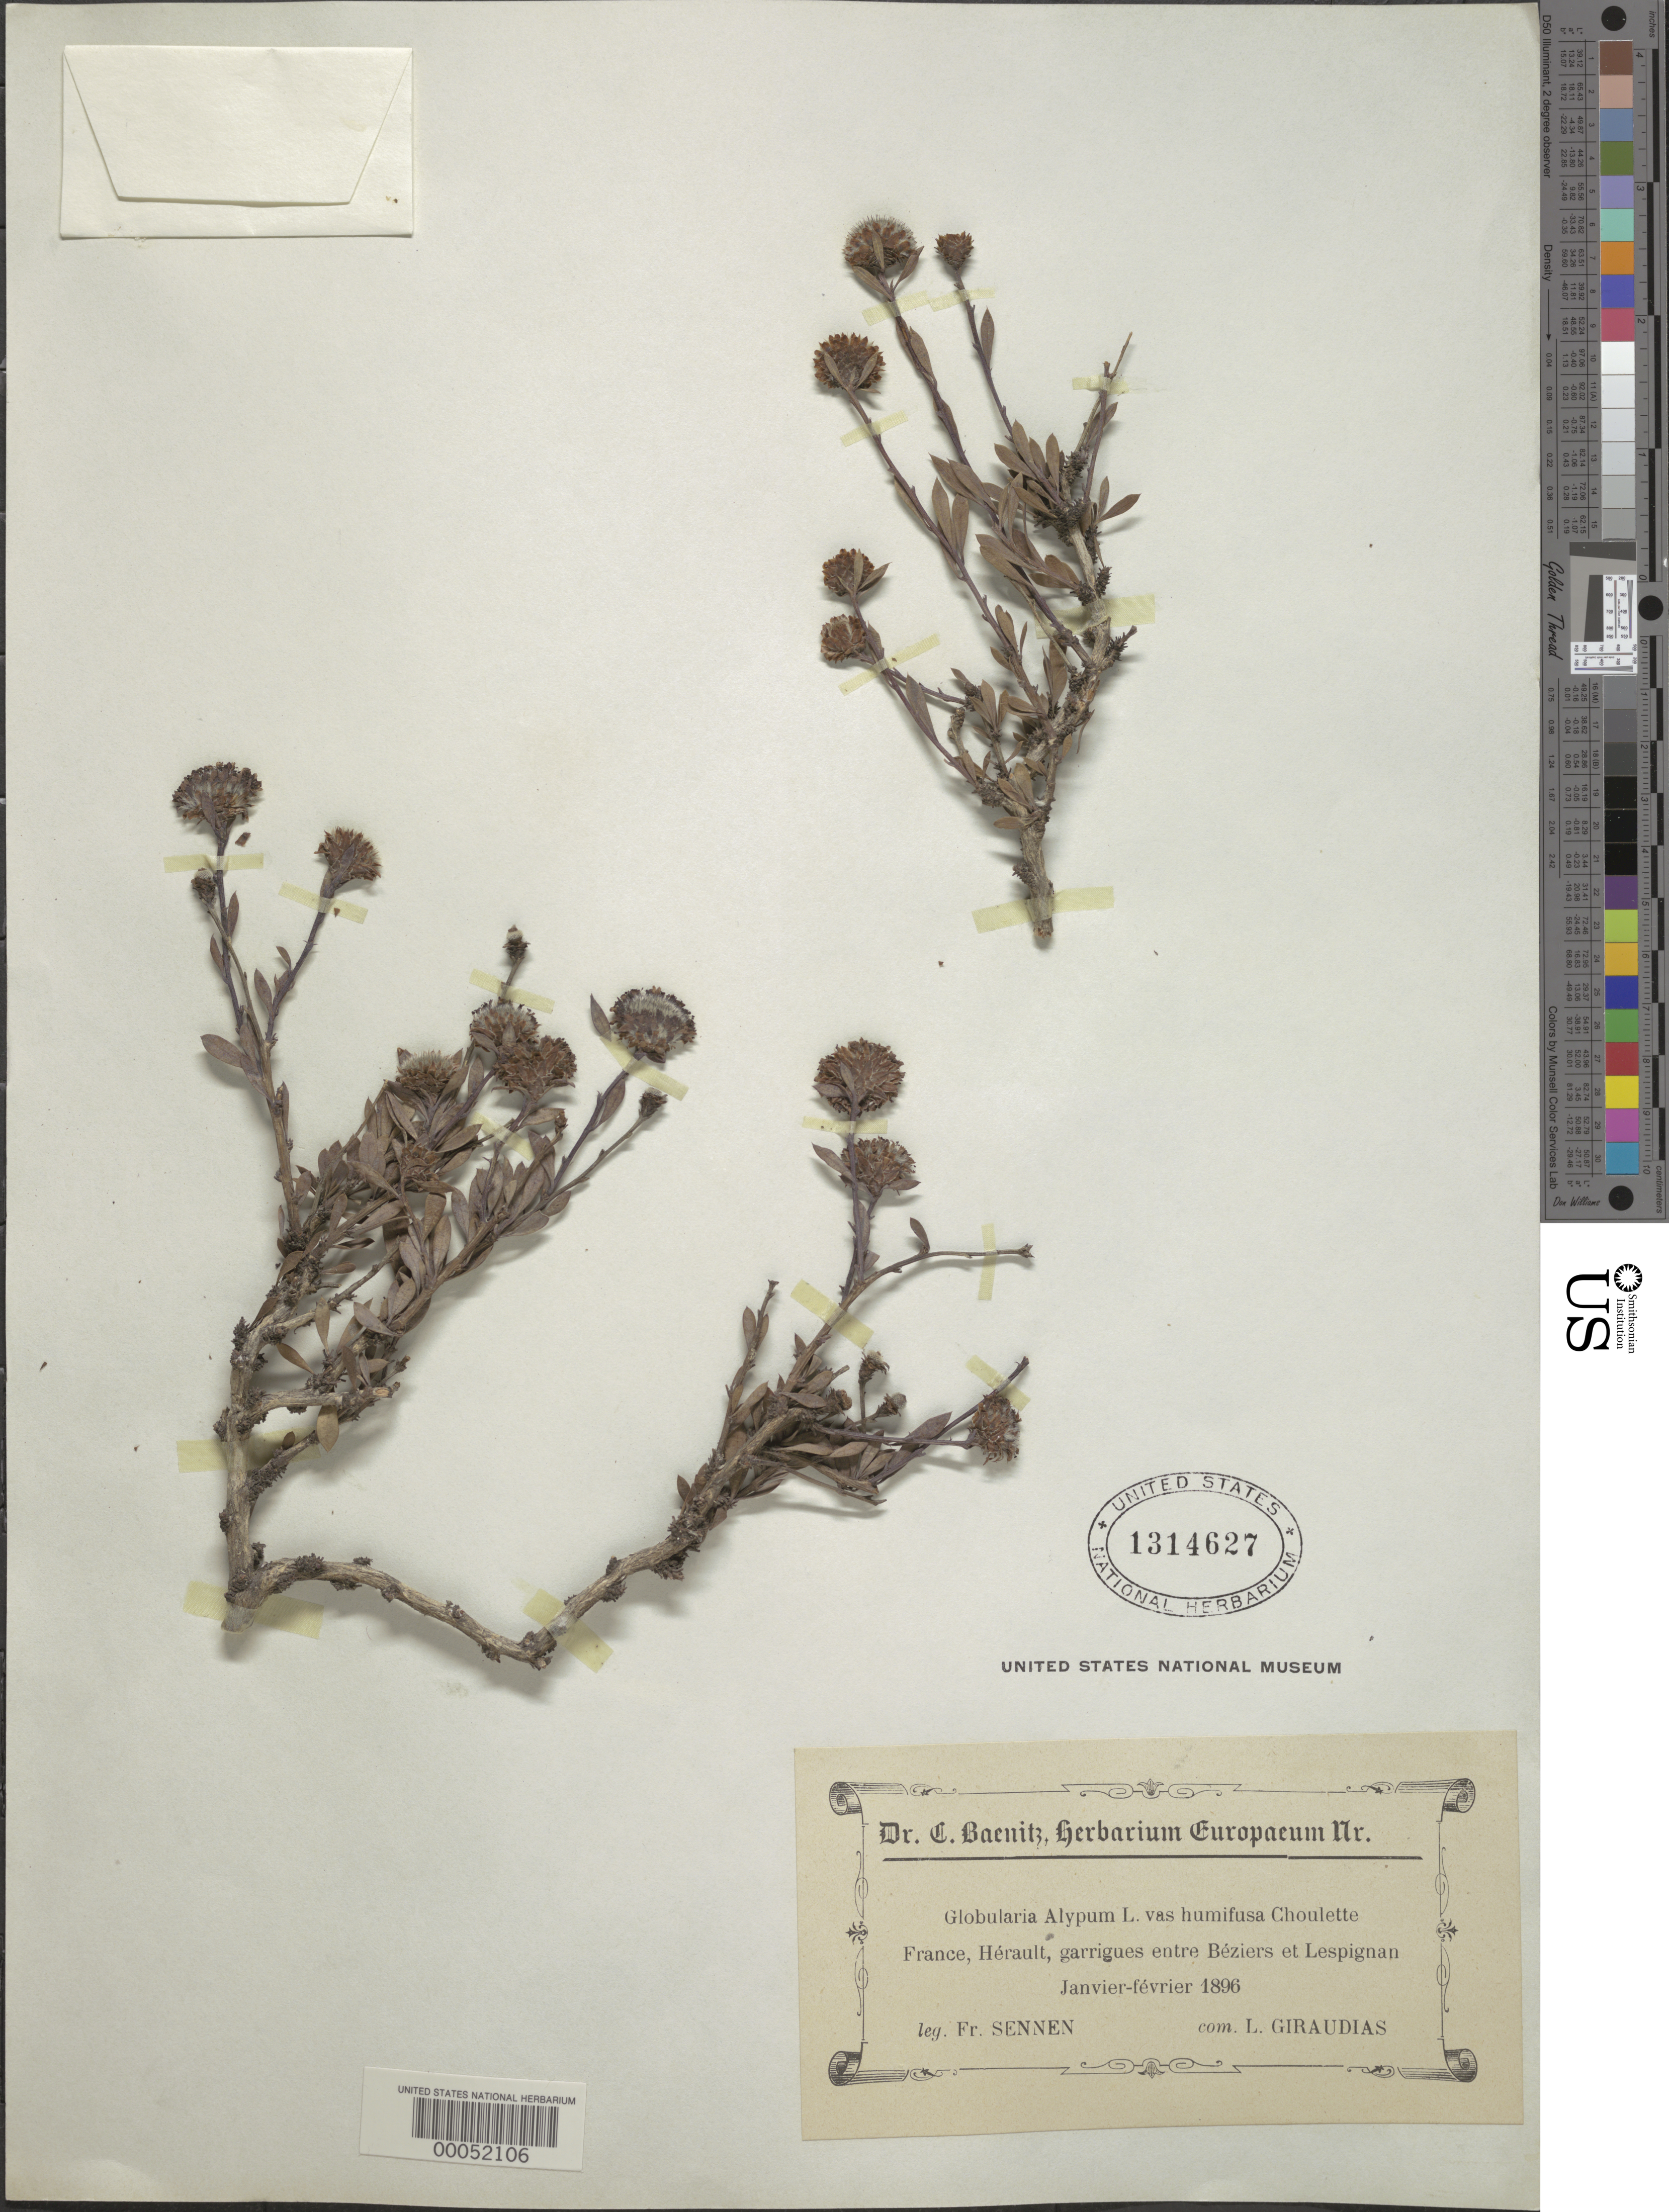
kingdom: Plantae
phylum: Tracheophyta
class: Magnoliopsida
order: Lamiales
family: Plantaginaceae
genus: Globularia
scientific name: Globularia alypum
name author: L.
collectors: L. Giraudias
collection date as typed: Feb 1896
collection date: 1896-02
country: France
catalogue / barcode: US 1314627